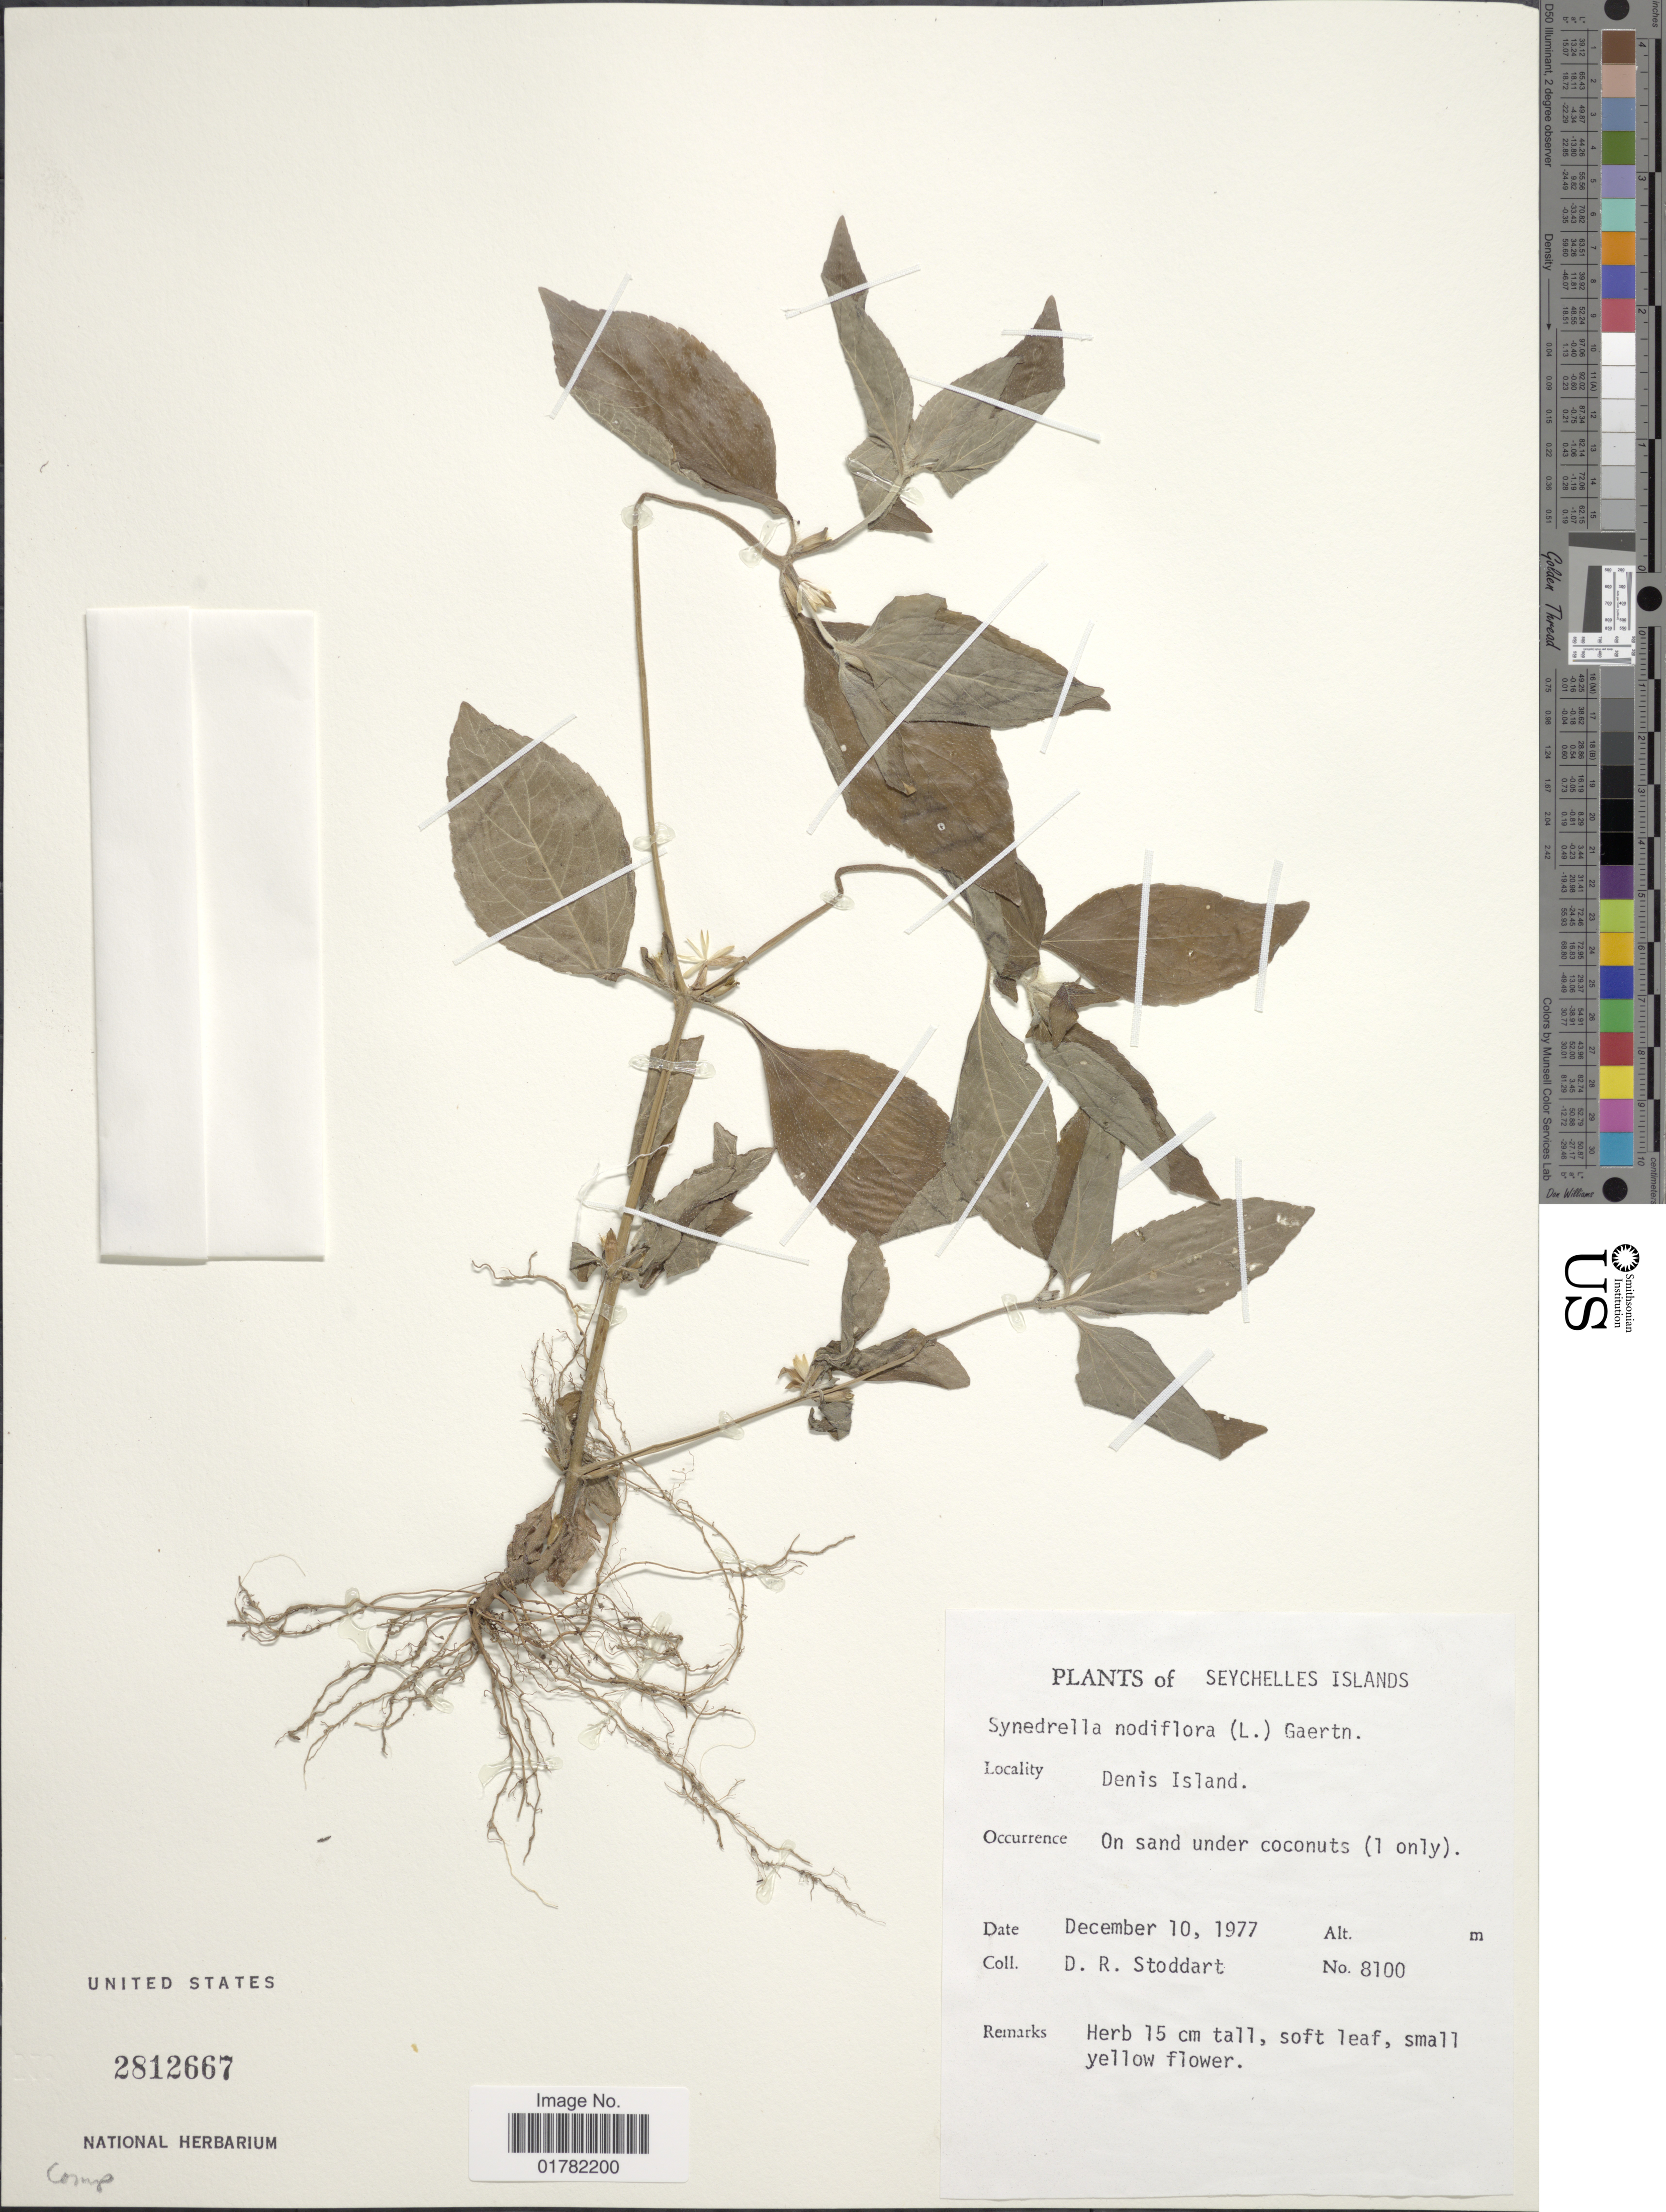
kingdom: Plantae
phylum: Tracheophyta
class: Magnoliopsida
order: Asterales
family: Asteraceae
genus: Synedrella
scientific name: Synedrella nodiflora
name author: (L.) Gaertn.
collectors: D. R. Stoddart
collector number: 8100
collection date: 1977-12-10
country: Seychelles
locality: Seychelles Islands, Denis Island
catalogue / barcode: US 2812667